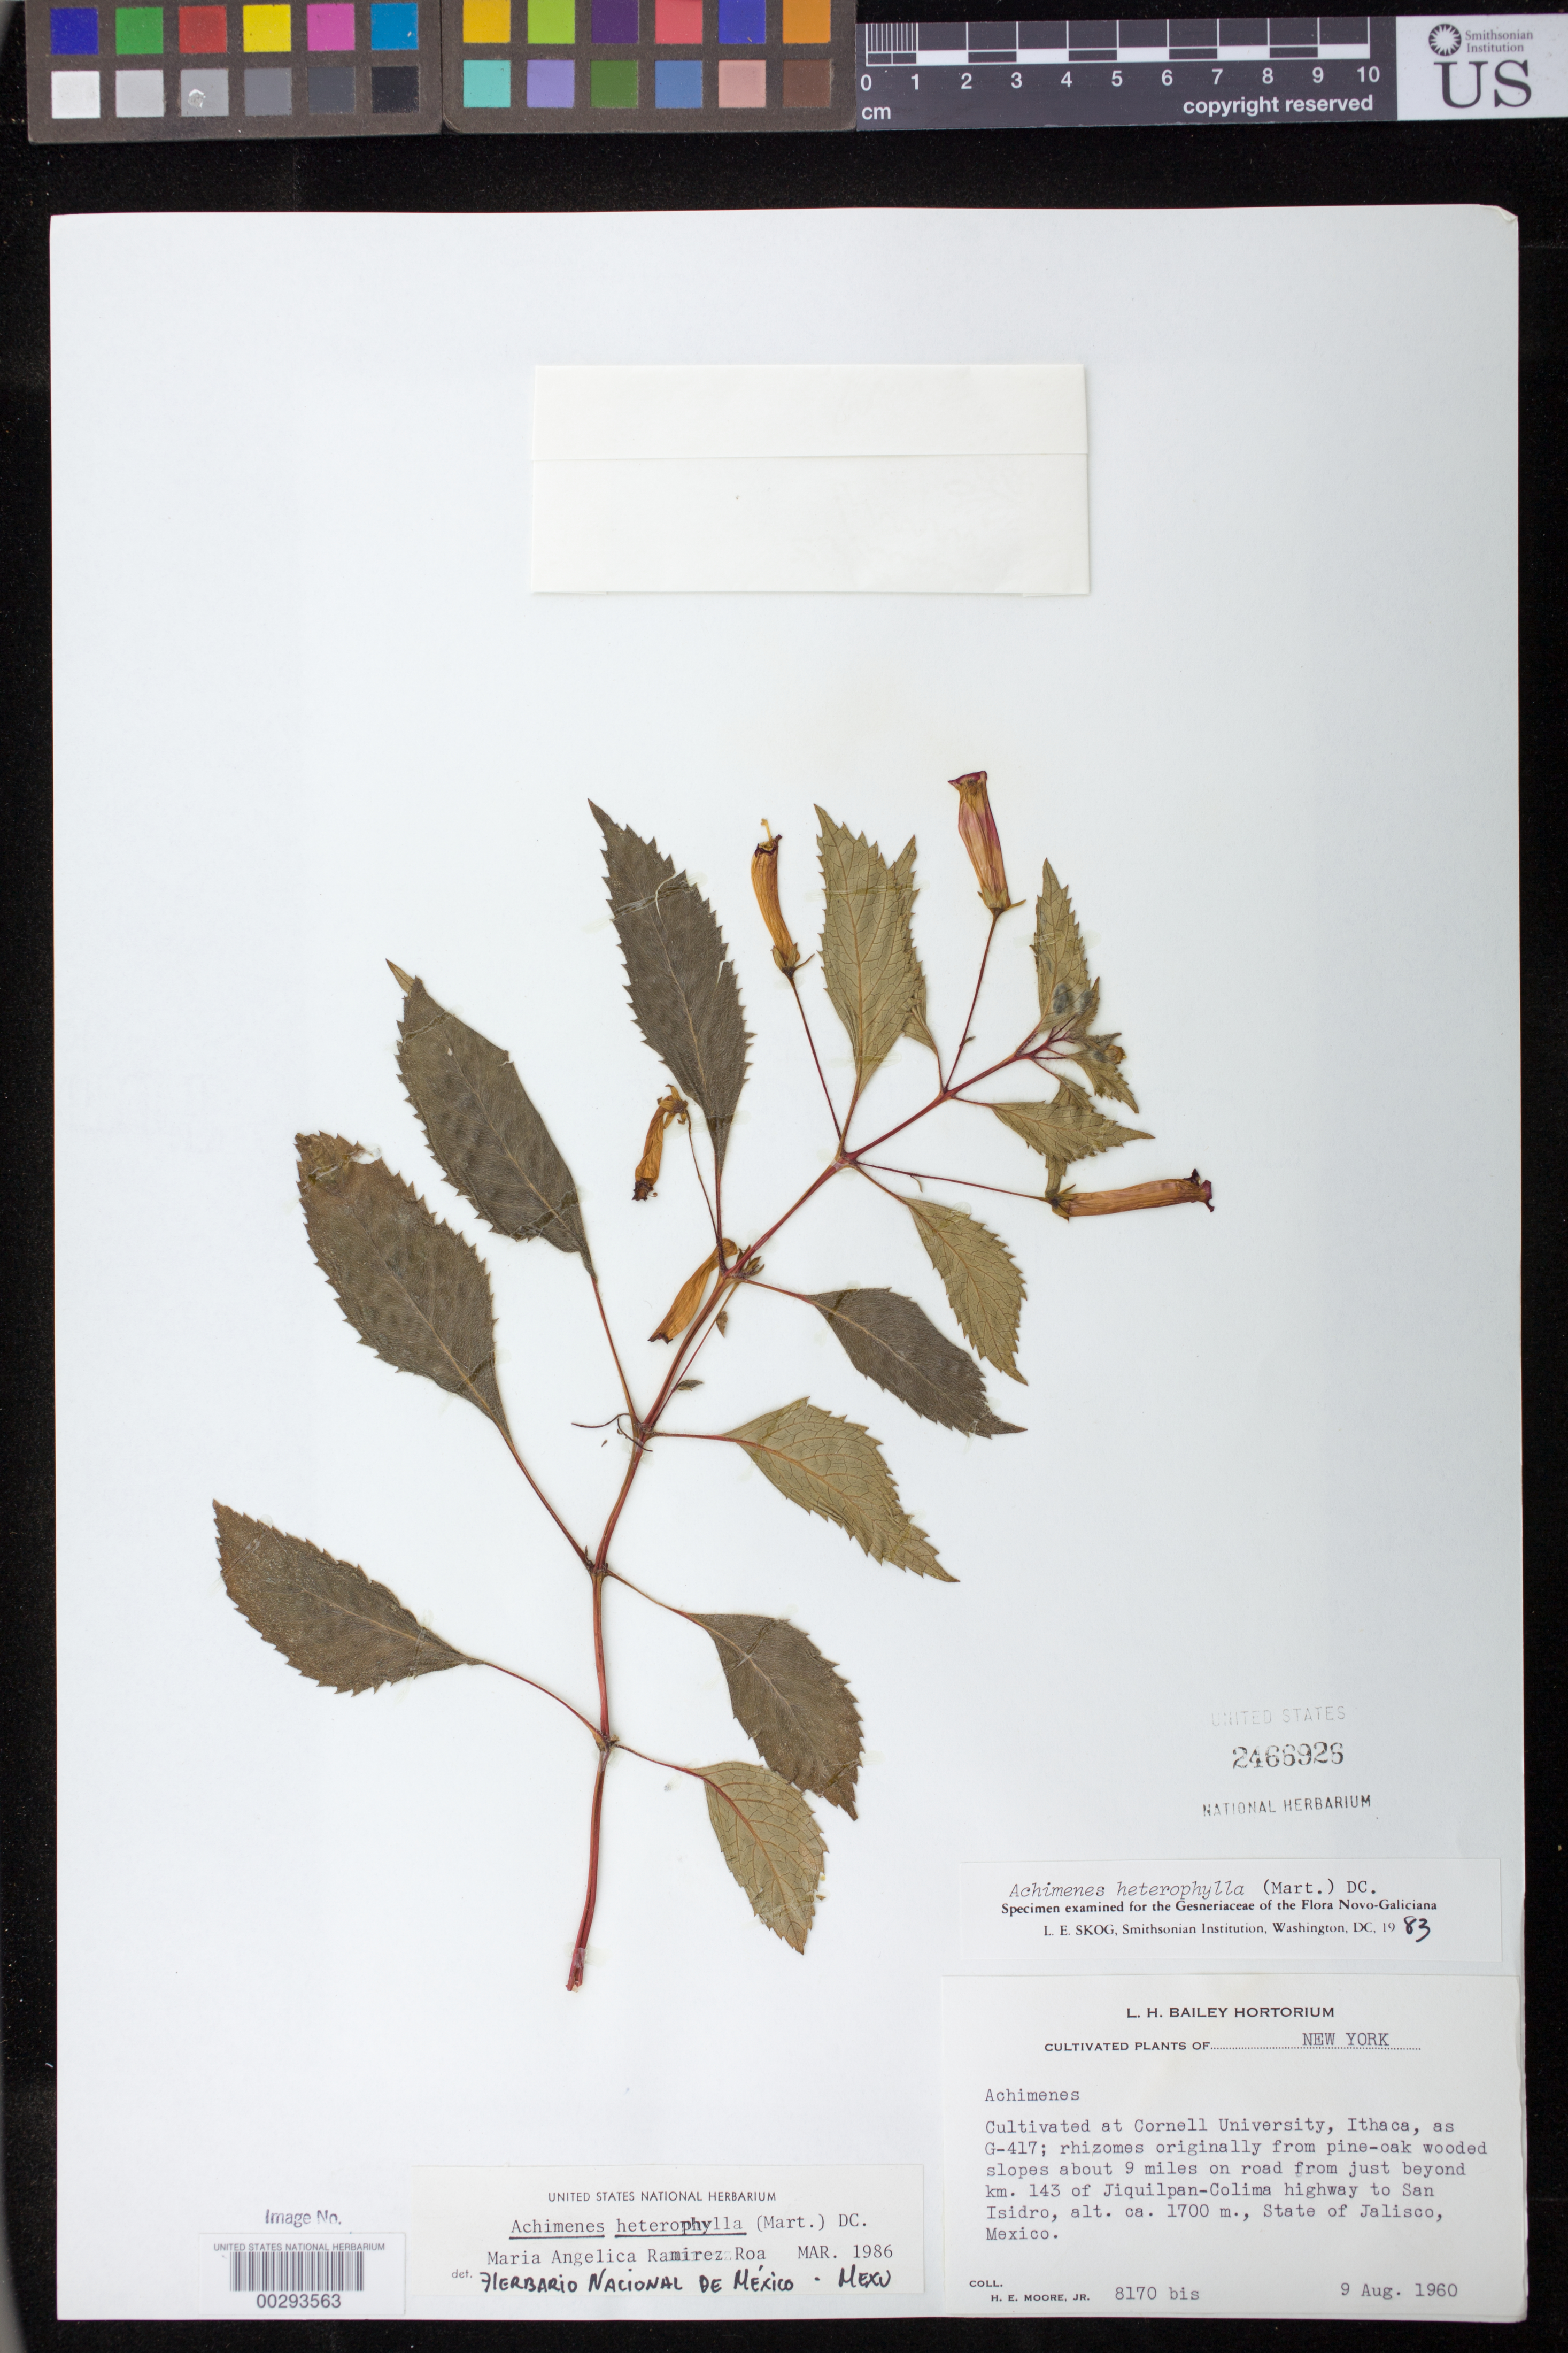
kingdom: Plantae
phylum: Tracheophyta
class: Magnoliopsida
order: Lamiales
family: Gesneriaceae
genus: Achimenes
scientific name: Achimenes heterophylla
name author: (Mart.) DC.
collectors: H. E. Moore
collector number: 8170 bis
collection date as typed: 09 Aug 1960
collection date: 1960-08-09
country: Mexico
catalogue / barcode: US 2466926